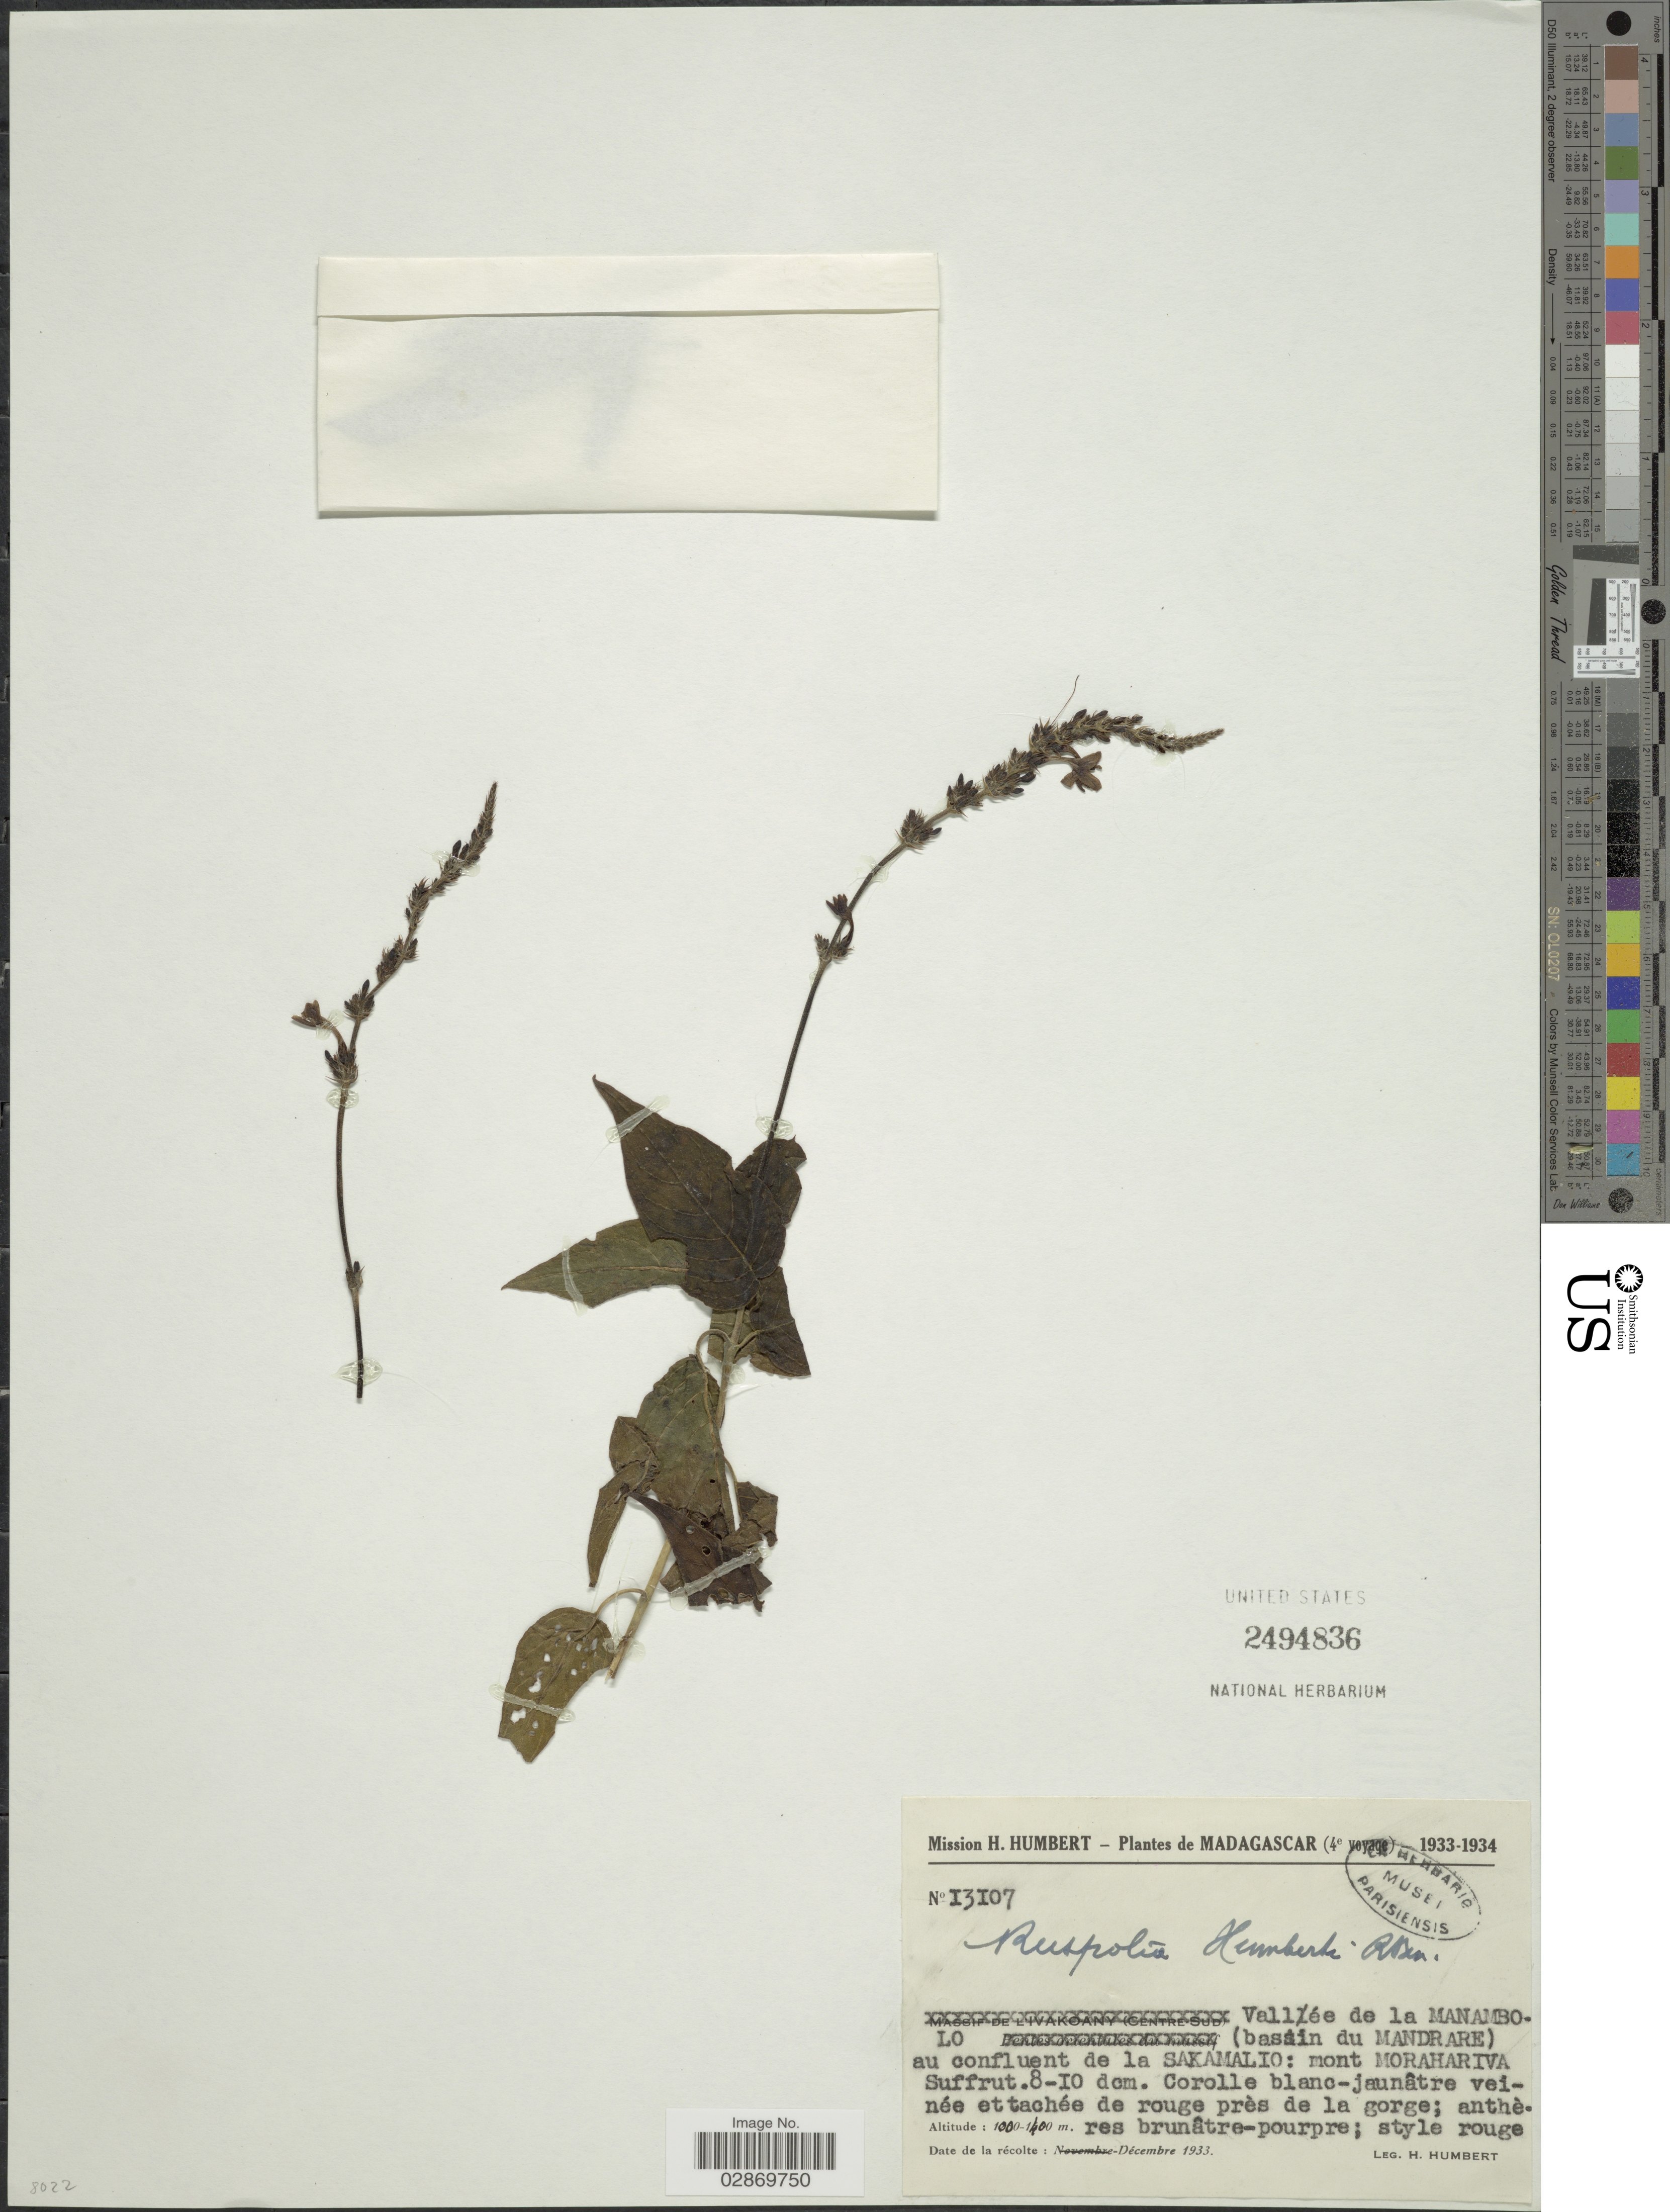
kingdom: Plantae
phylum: Tracheophyta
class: Magnoliopsida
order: Lamiales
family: Acanthaceae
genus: Ruspolia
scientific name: Ruspolia humbertii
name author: Benoist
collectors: H. Humbert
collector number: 13107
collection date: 1933-12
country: Madagascar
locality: Vallée de la Manambo-LO (bassin du Mandrare) au confluent de la Sakamalio, mont Morahariva.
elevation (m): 1000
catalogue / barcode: US 2494836